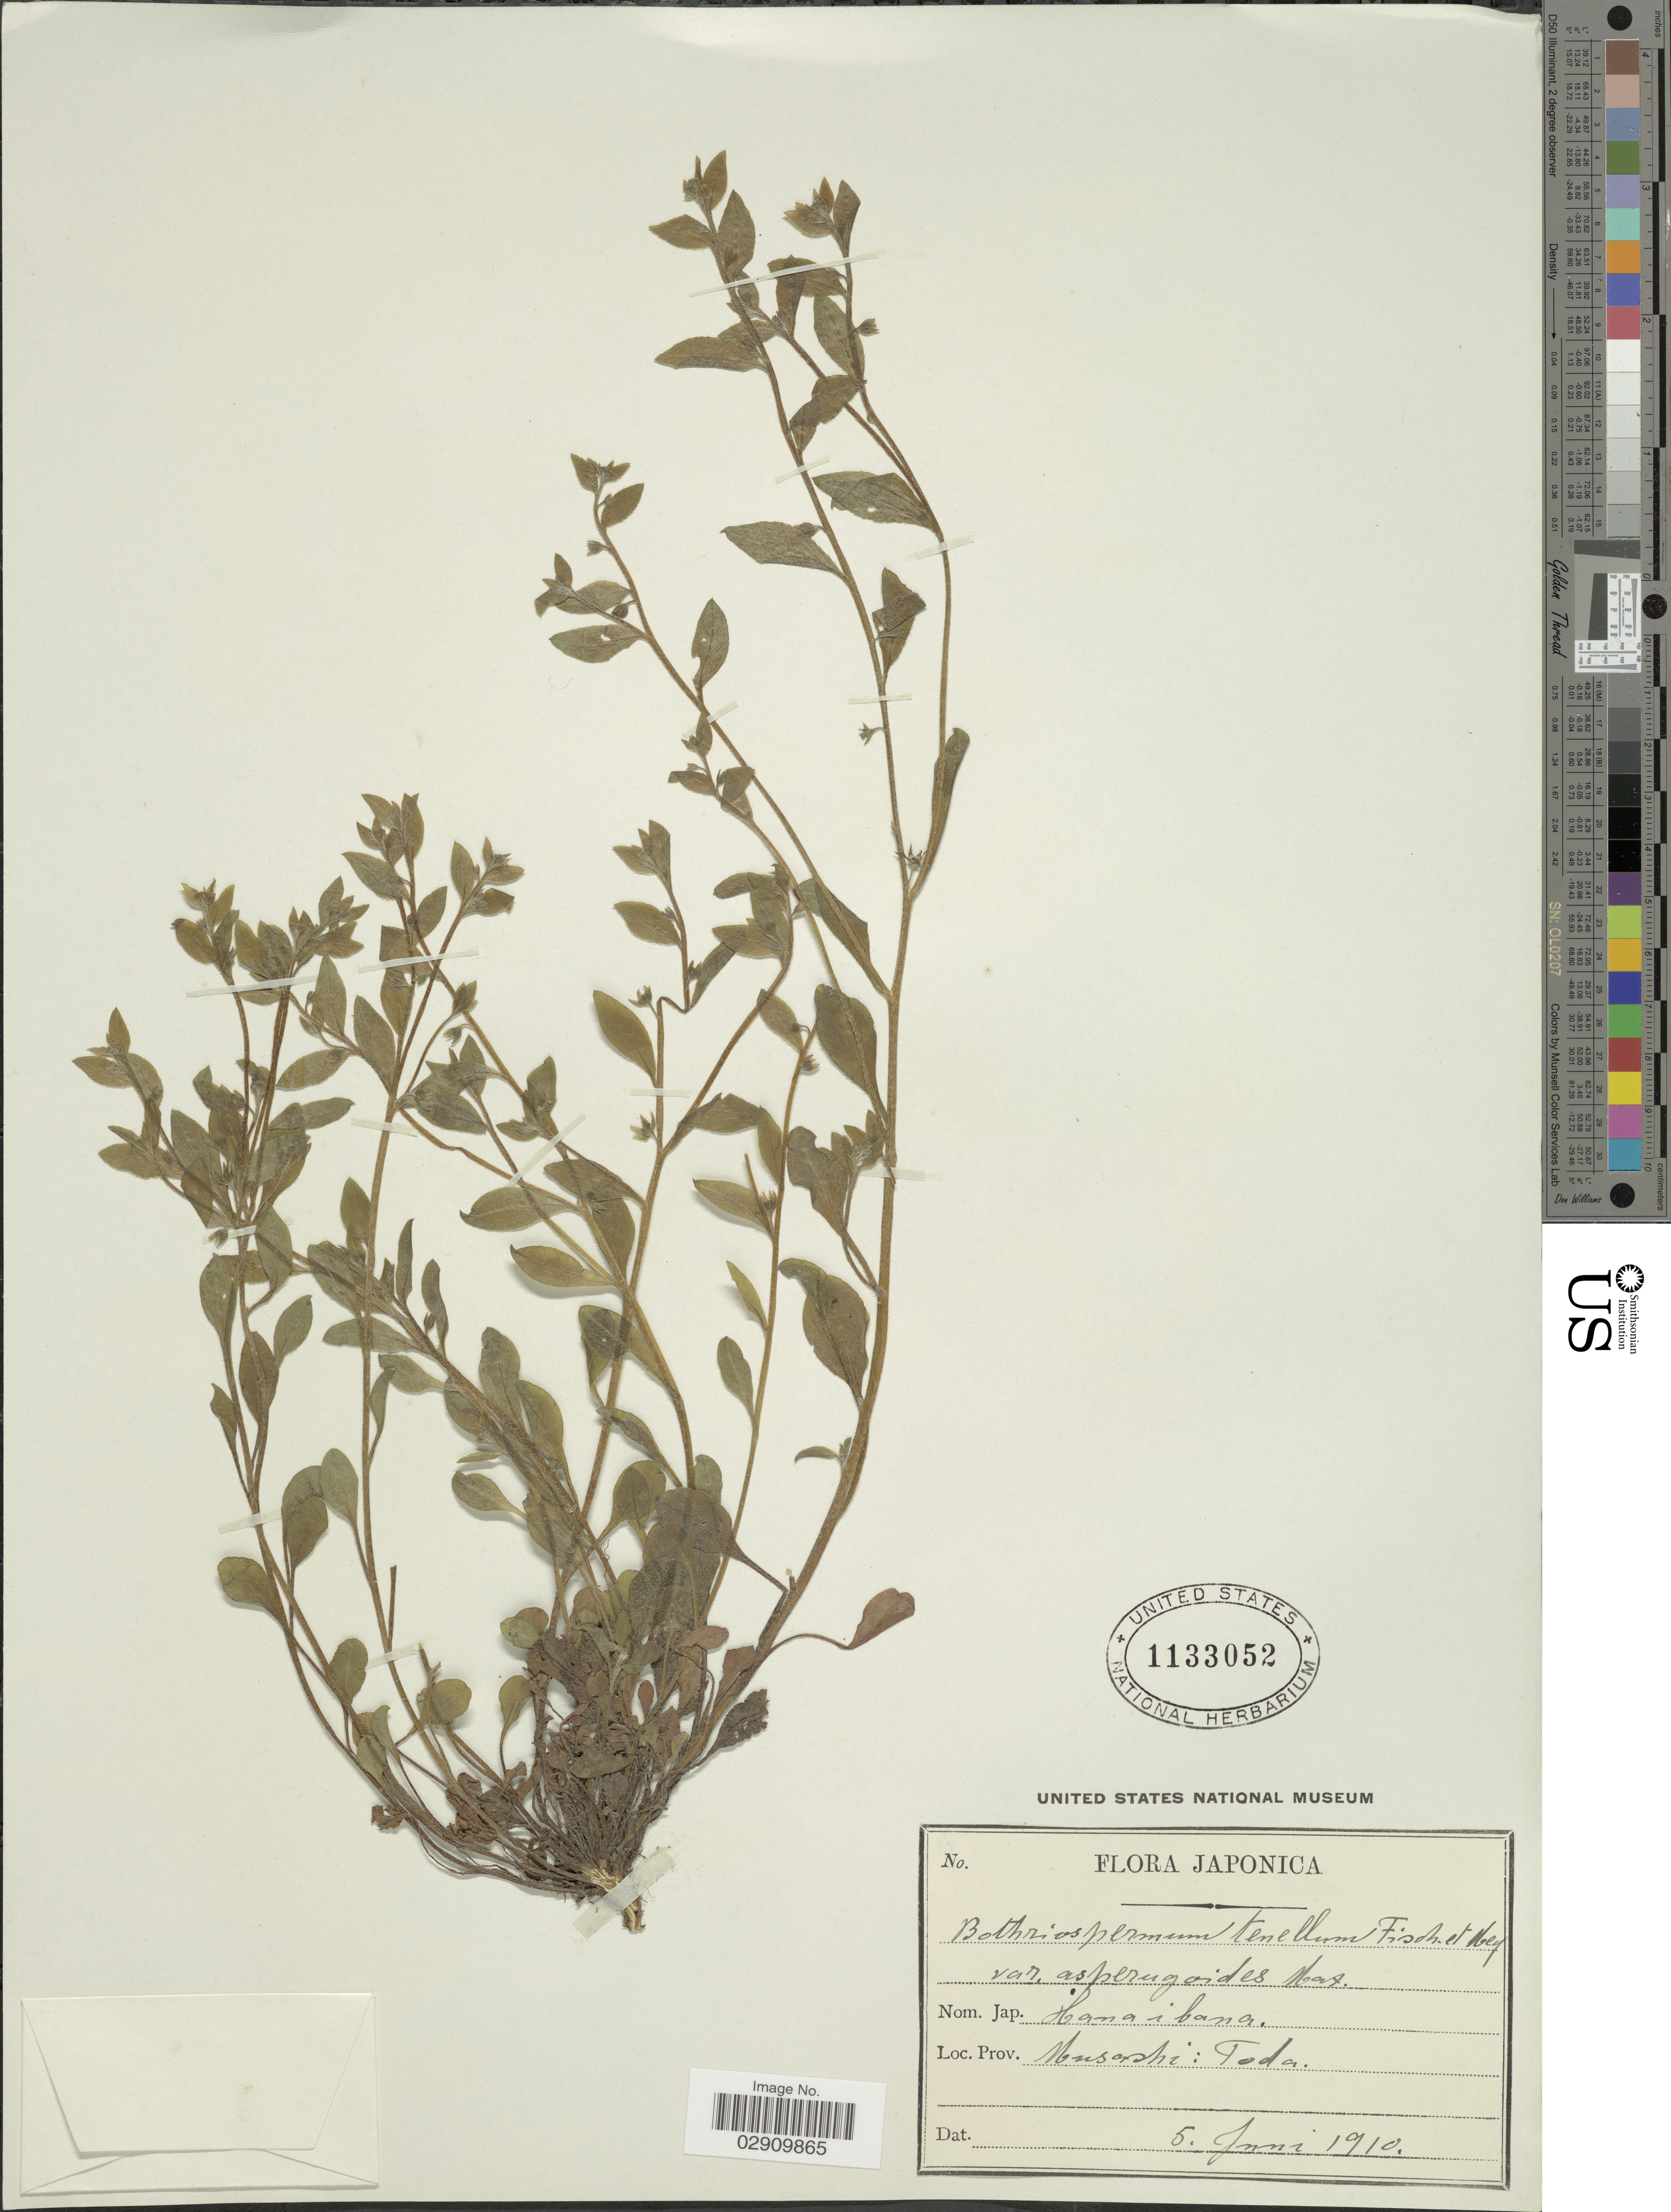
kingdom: Plantae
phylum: Tracheophyta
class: Magnoliopsida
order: Boraginales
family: Boraginaceae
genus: Bothriospermum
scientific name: Bothriospermum tenellum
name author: (Hornem.) Fisch. & C.A. Mey.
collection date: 1910-06-05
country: Japan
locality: Japonica, Musashi, Toda.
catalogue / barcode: US 1133052